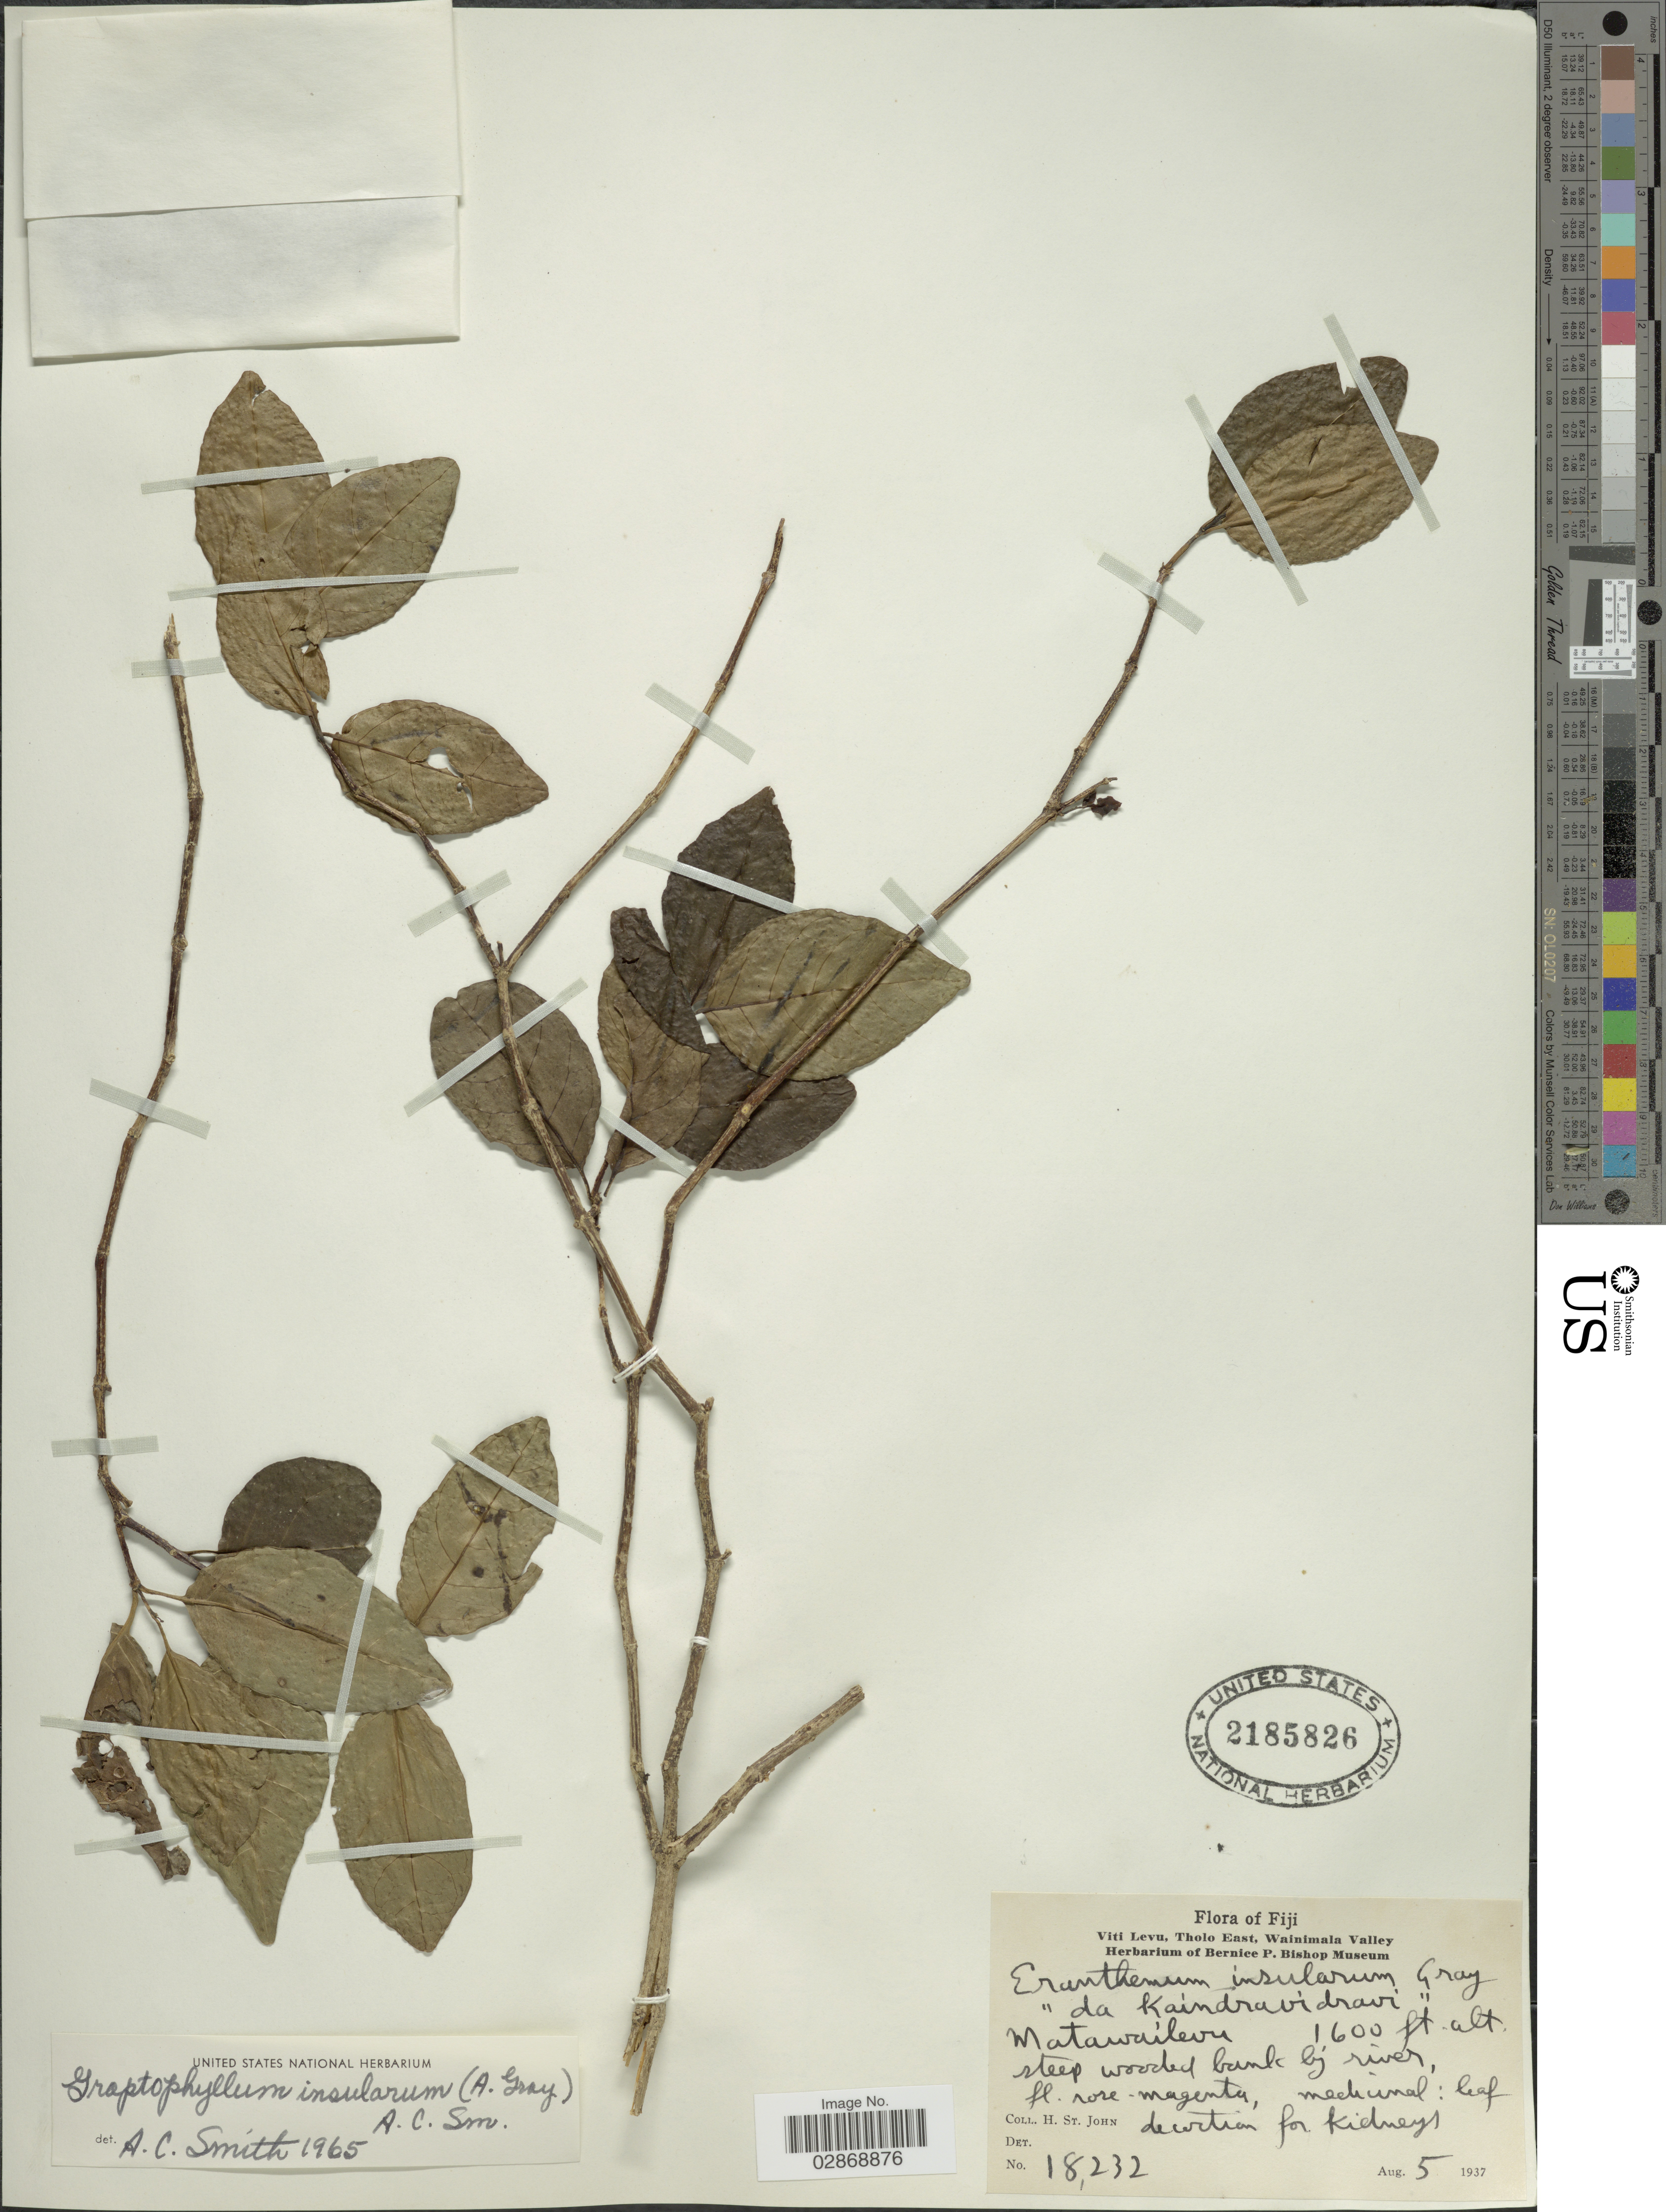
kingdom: Plantae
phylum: Tracheophyta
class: Magnoliopsida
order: Lamiales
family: Acanthaceae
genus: Graptophyllum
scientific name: Graptophyllum insularum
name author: (A. Gray) A.C. Sm.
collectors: H. St. John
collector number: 18232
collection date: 1937-08-05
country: Fiji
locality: Matawailevu.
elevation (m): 488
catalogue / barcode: US 2185826